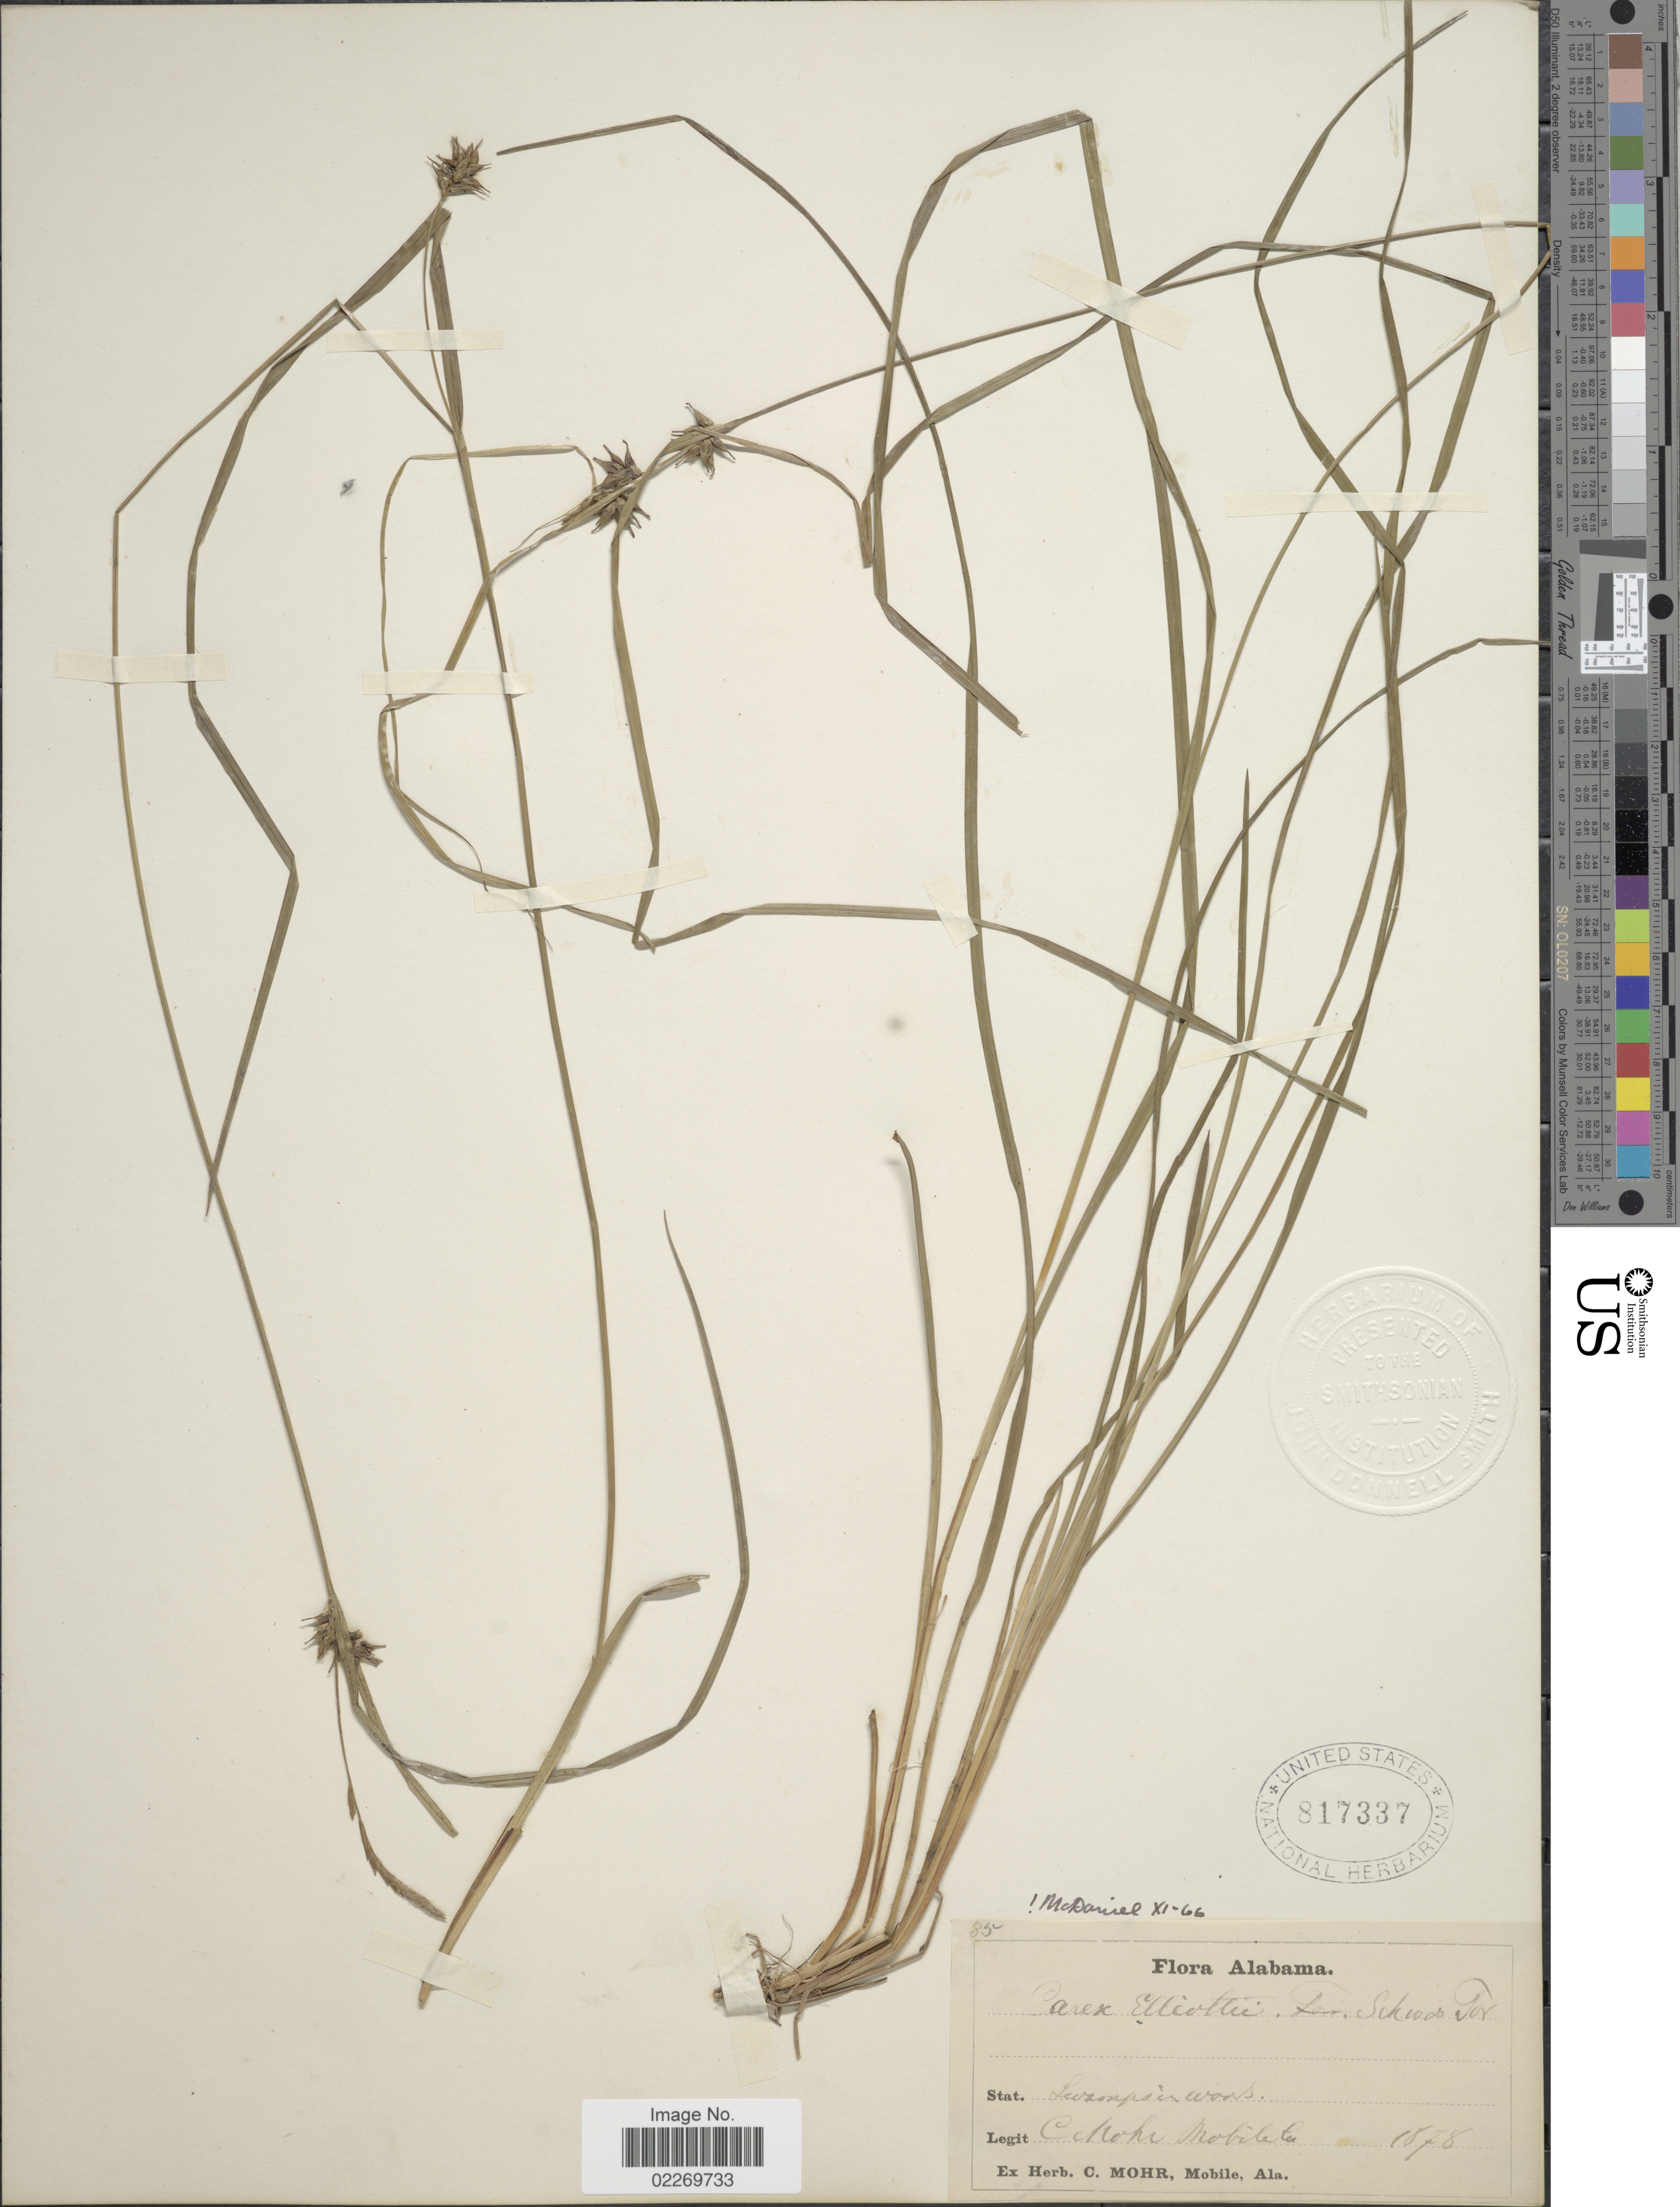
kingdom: Plantae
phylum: Tracheophyta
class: Liliopsida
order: Poales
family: Cyperaceae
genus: Carex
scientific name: Carex elliottii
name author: Schwein. & Torr.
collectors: C. T. Mohr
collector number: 85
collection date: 1878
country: United States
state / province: Alabama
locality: Swamps in woods. Mobile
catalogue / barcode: US 817337